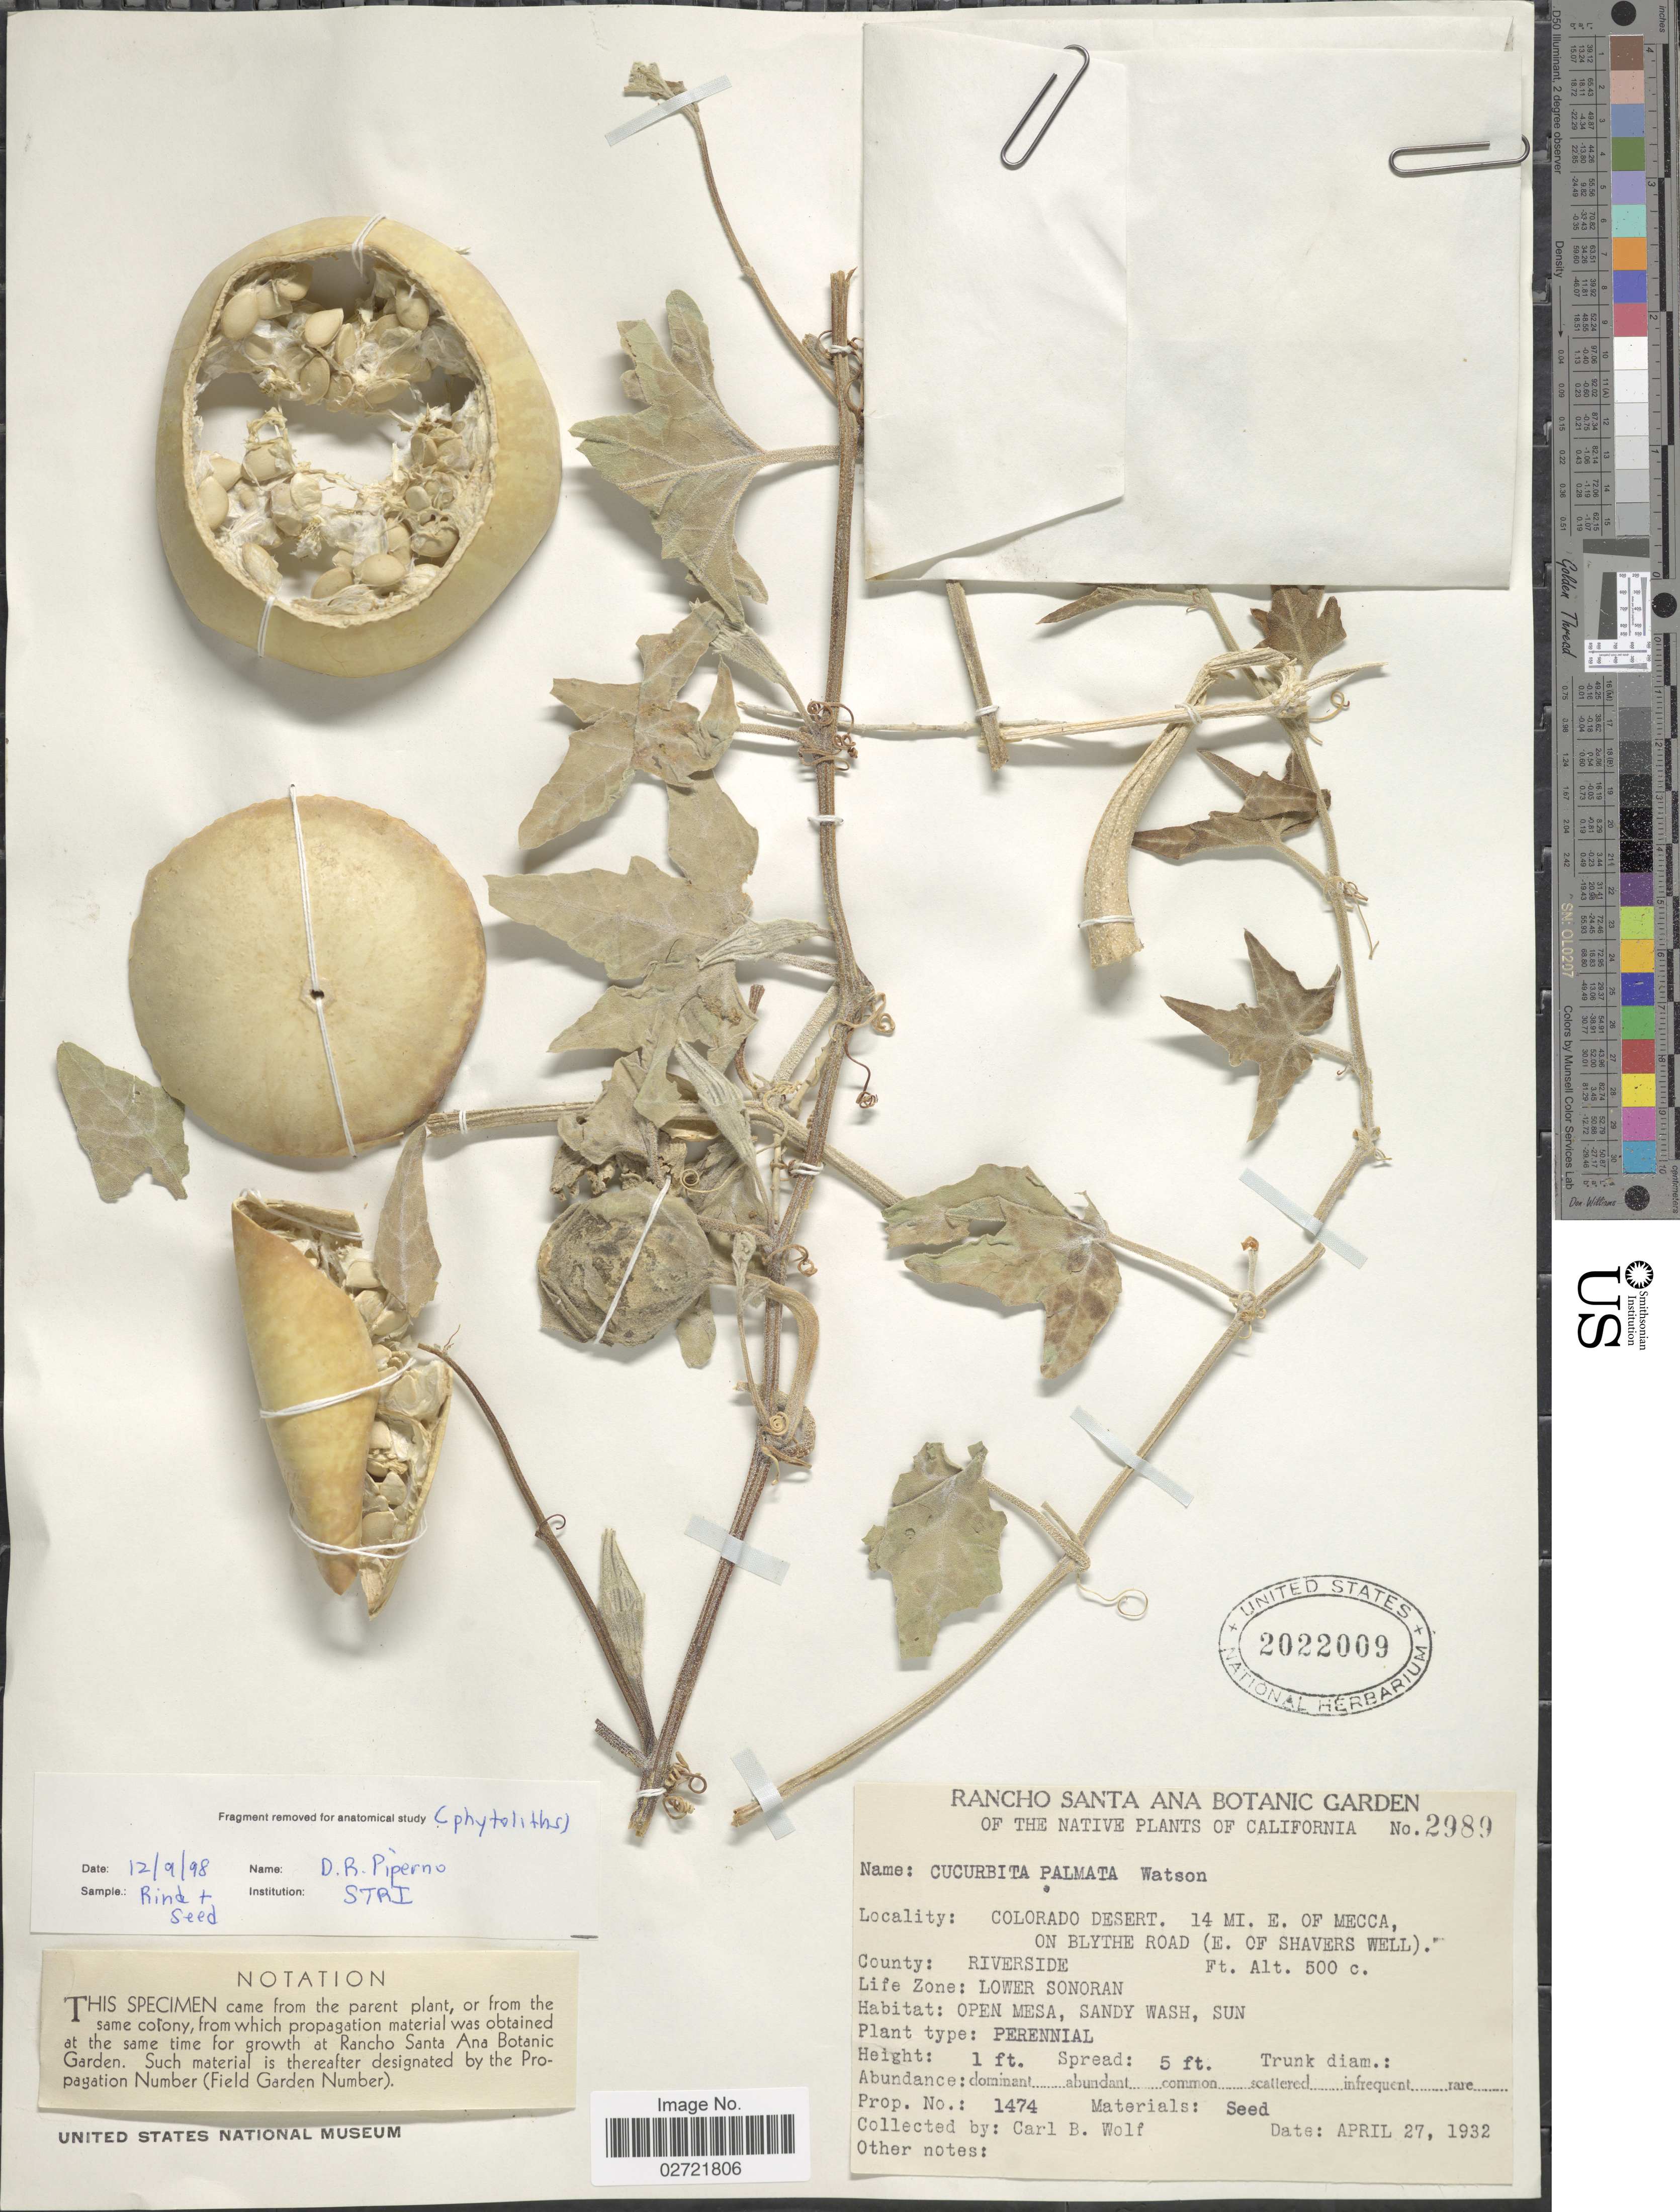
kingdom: Plantae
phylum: Tracheophyta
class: Magnoliopsida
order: Cucurbitales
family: Cucurbitaceae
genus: Cucurbita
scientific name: Cucurbita palmata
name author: S. Watson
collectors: C. B. Wolf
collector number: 2989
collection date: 1932-04-27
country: United States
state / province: Colorado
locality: The Native of California, Colorado Desert. 14 mi E of Mecca, on Blythe Road (E. of Shavers Well), County: Riverside, Life Zone: Lower Sonoran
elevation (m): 152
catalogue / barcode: US 2022009